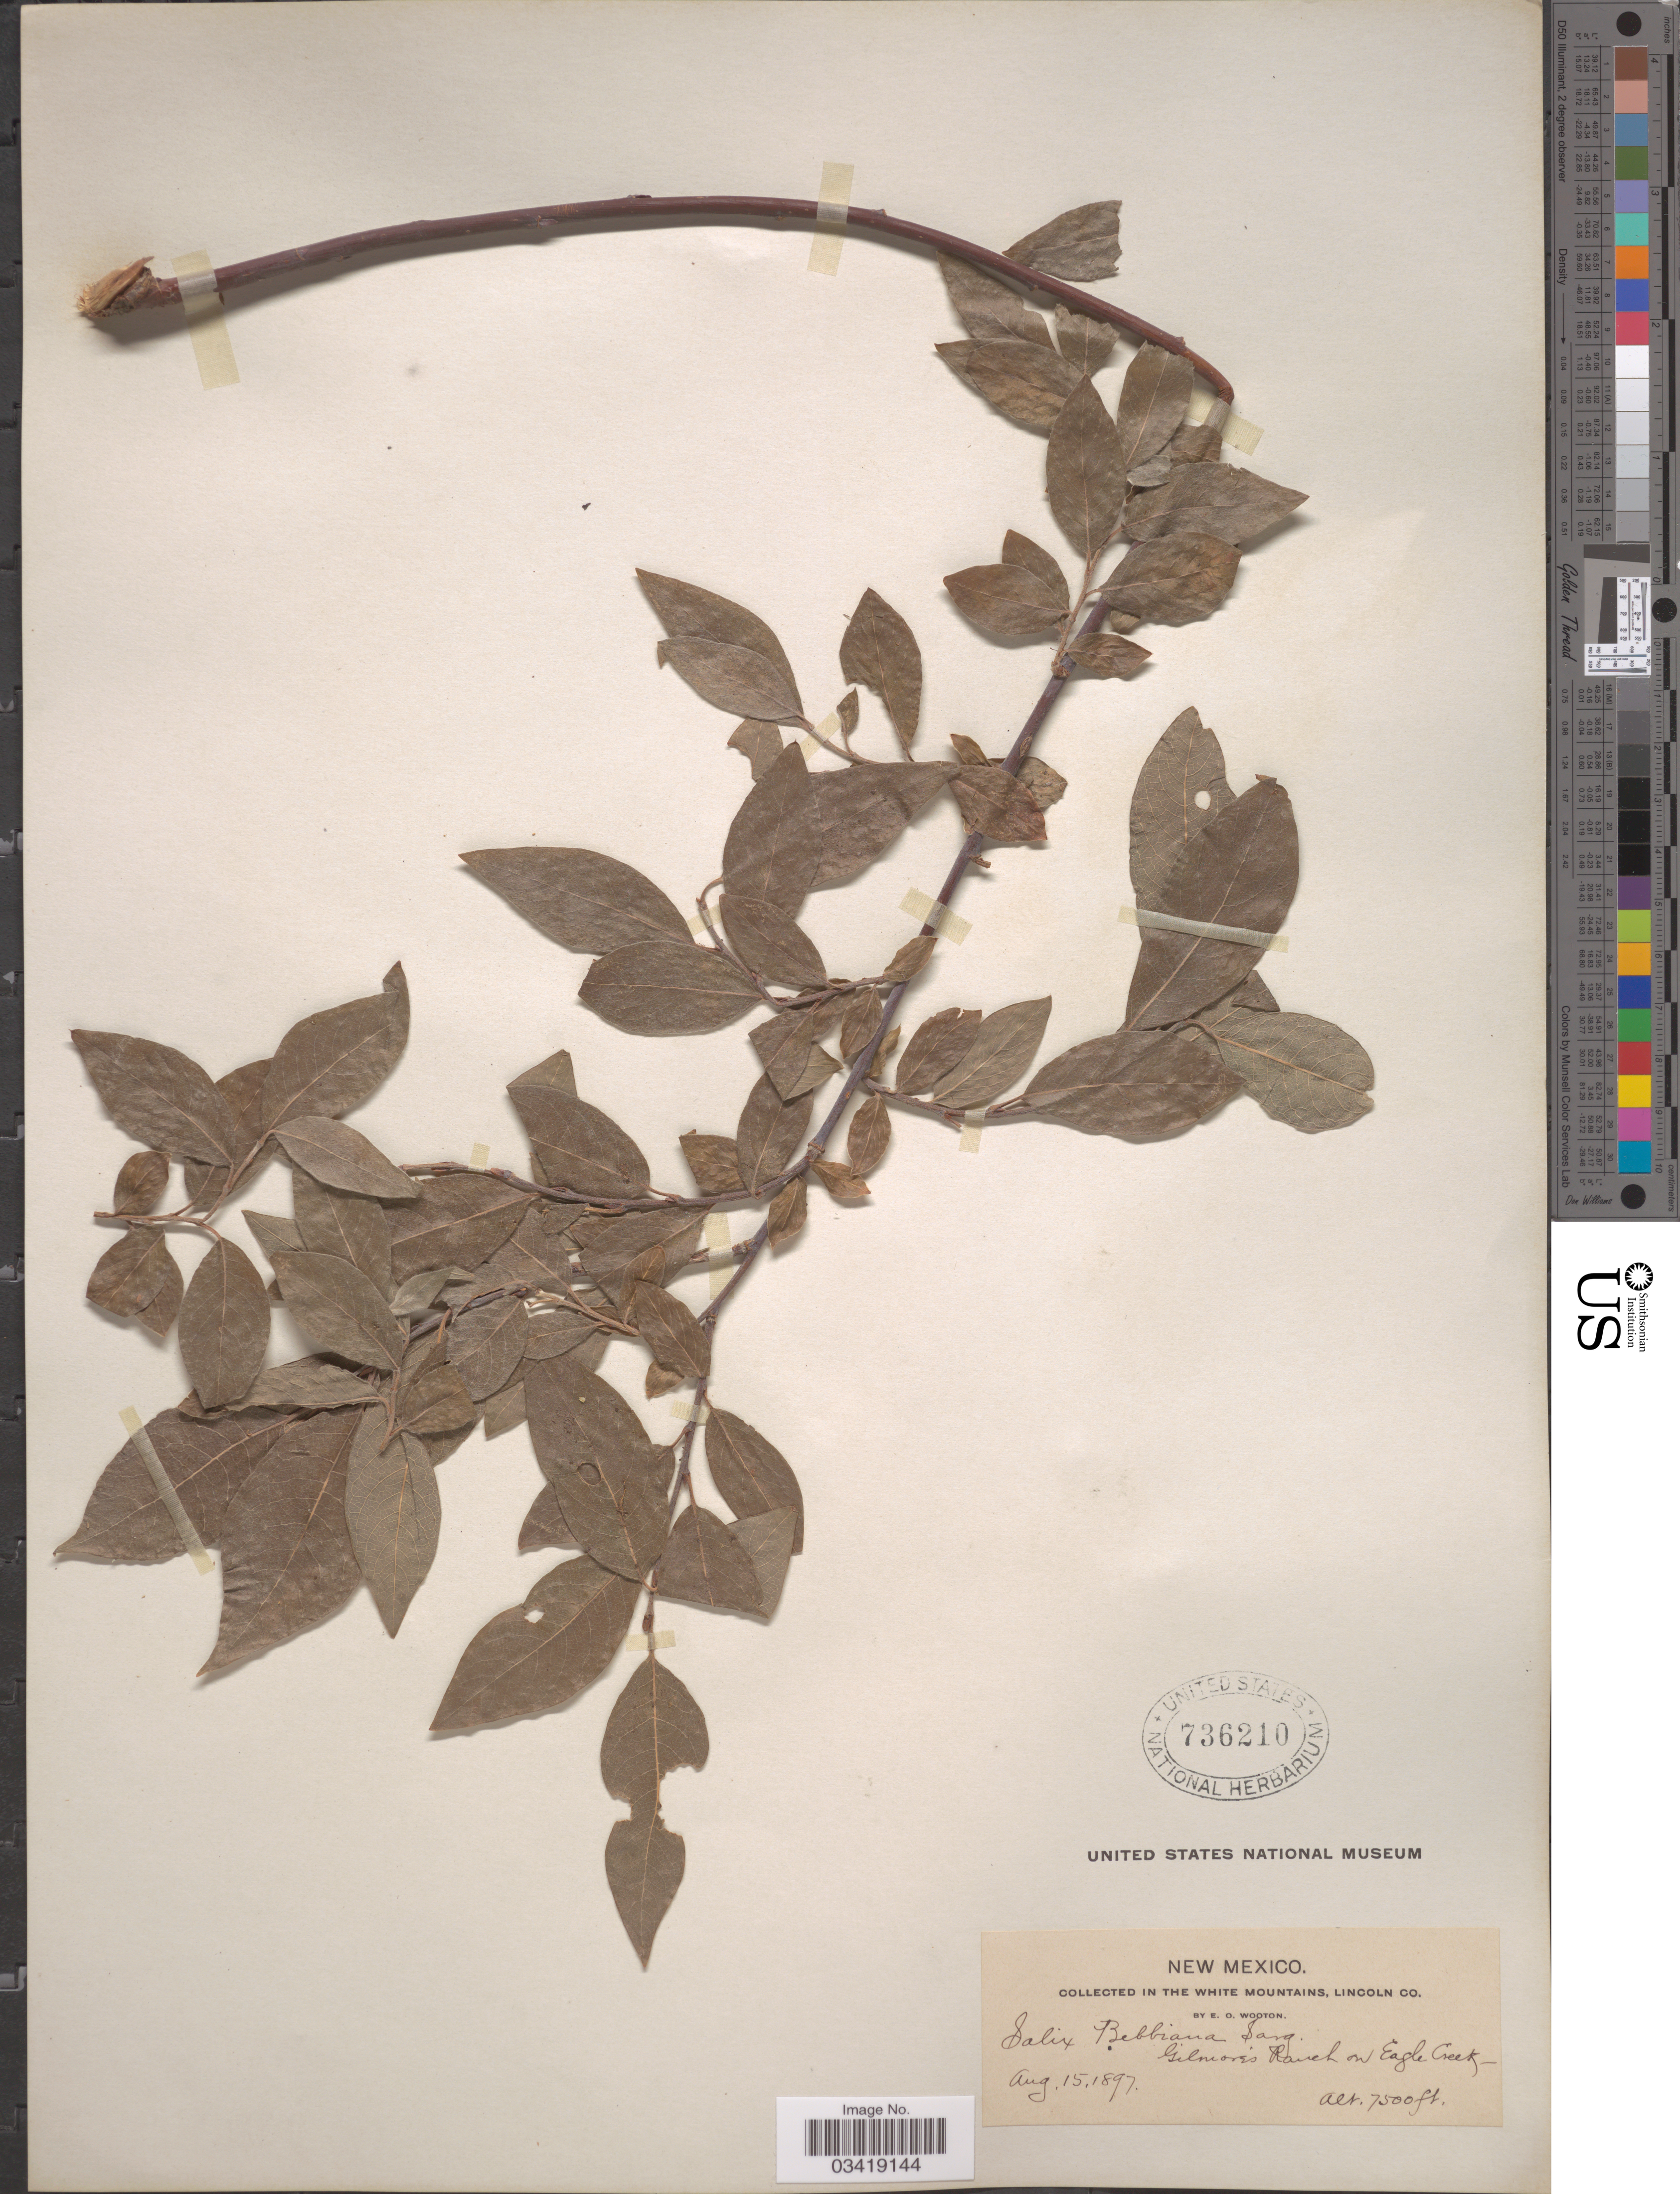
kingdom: Plantae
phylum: Tracheophyta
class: Magnoliopsida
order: Malpighiales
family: Salicaceae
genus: Salix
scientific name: Salix bebbiana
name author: Sarg.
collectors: E. O. Wooton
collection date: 1897-08-15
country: United States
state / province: New Mexico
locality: In The White Mountains, Lincoln Co. Gilmore's Ranch on Eagle Creek.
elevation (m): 2286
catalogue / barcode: US 736210